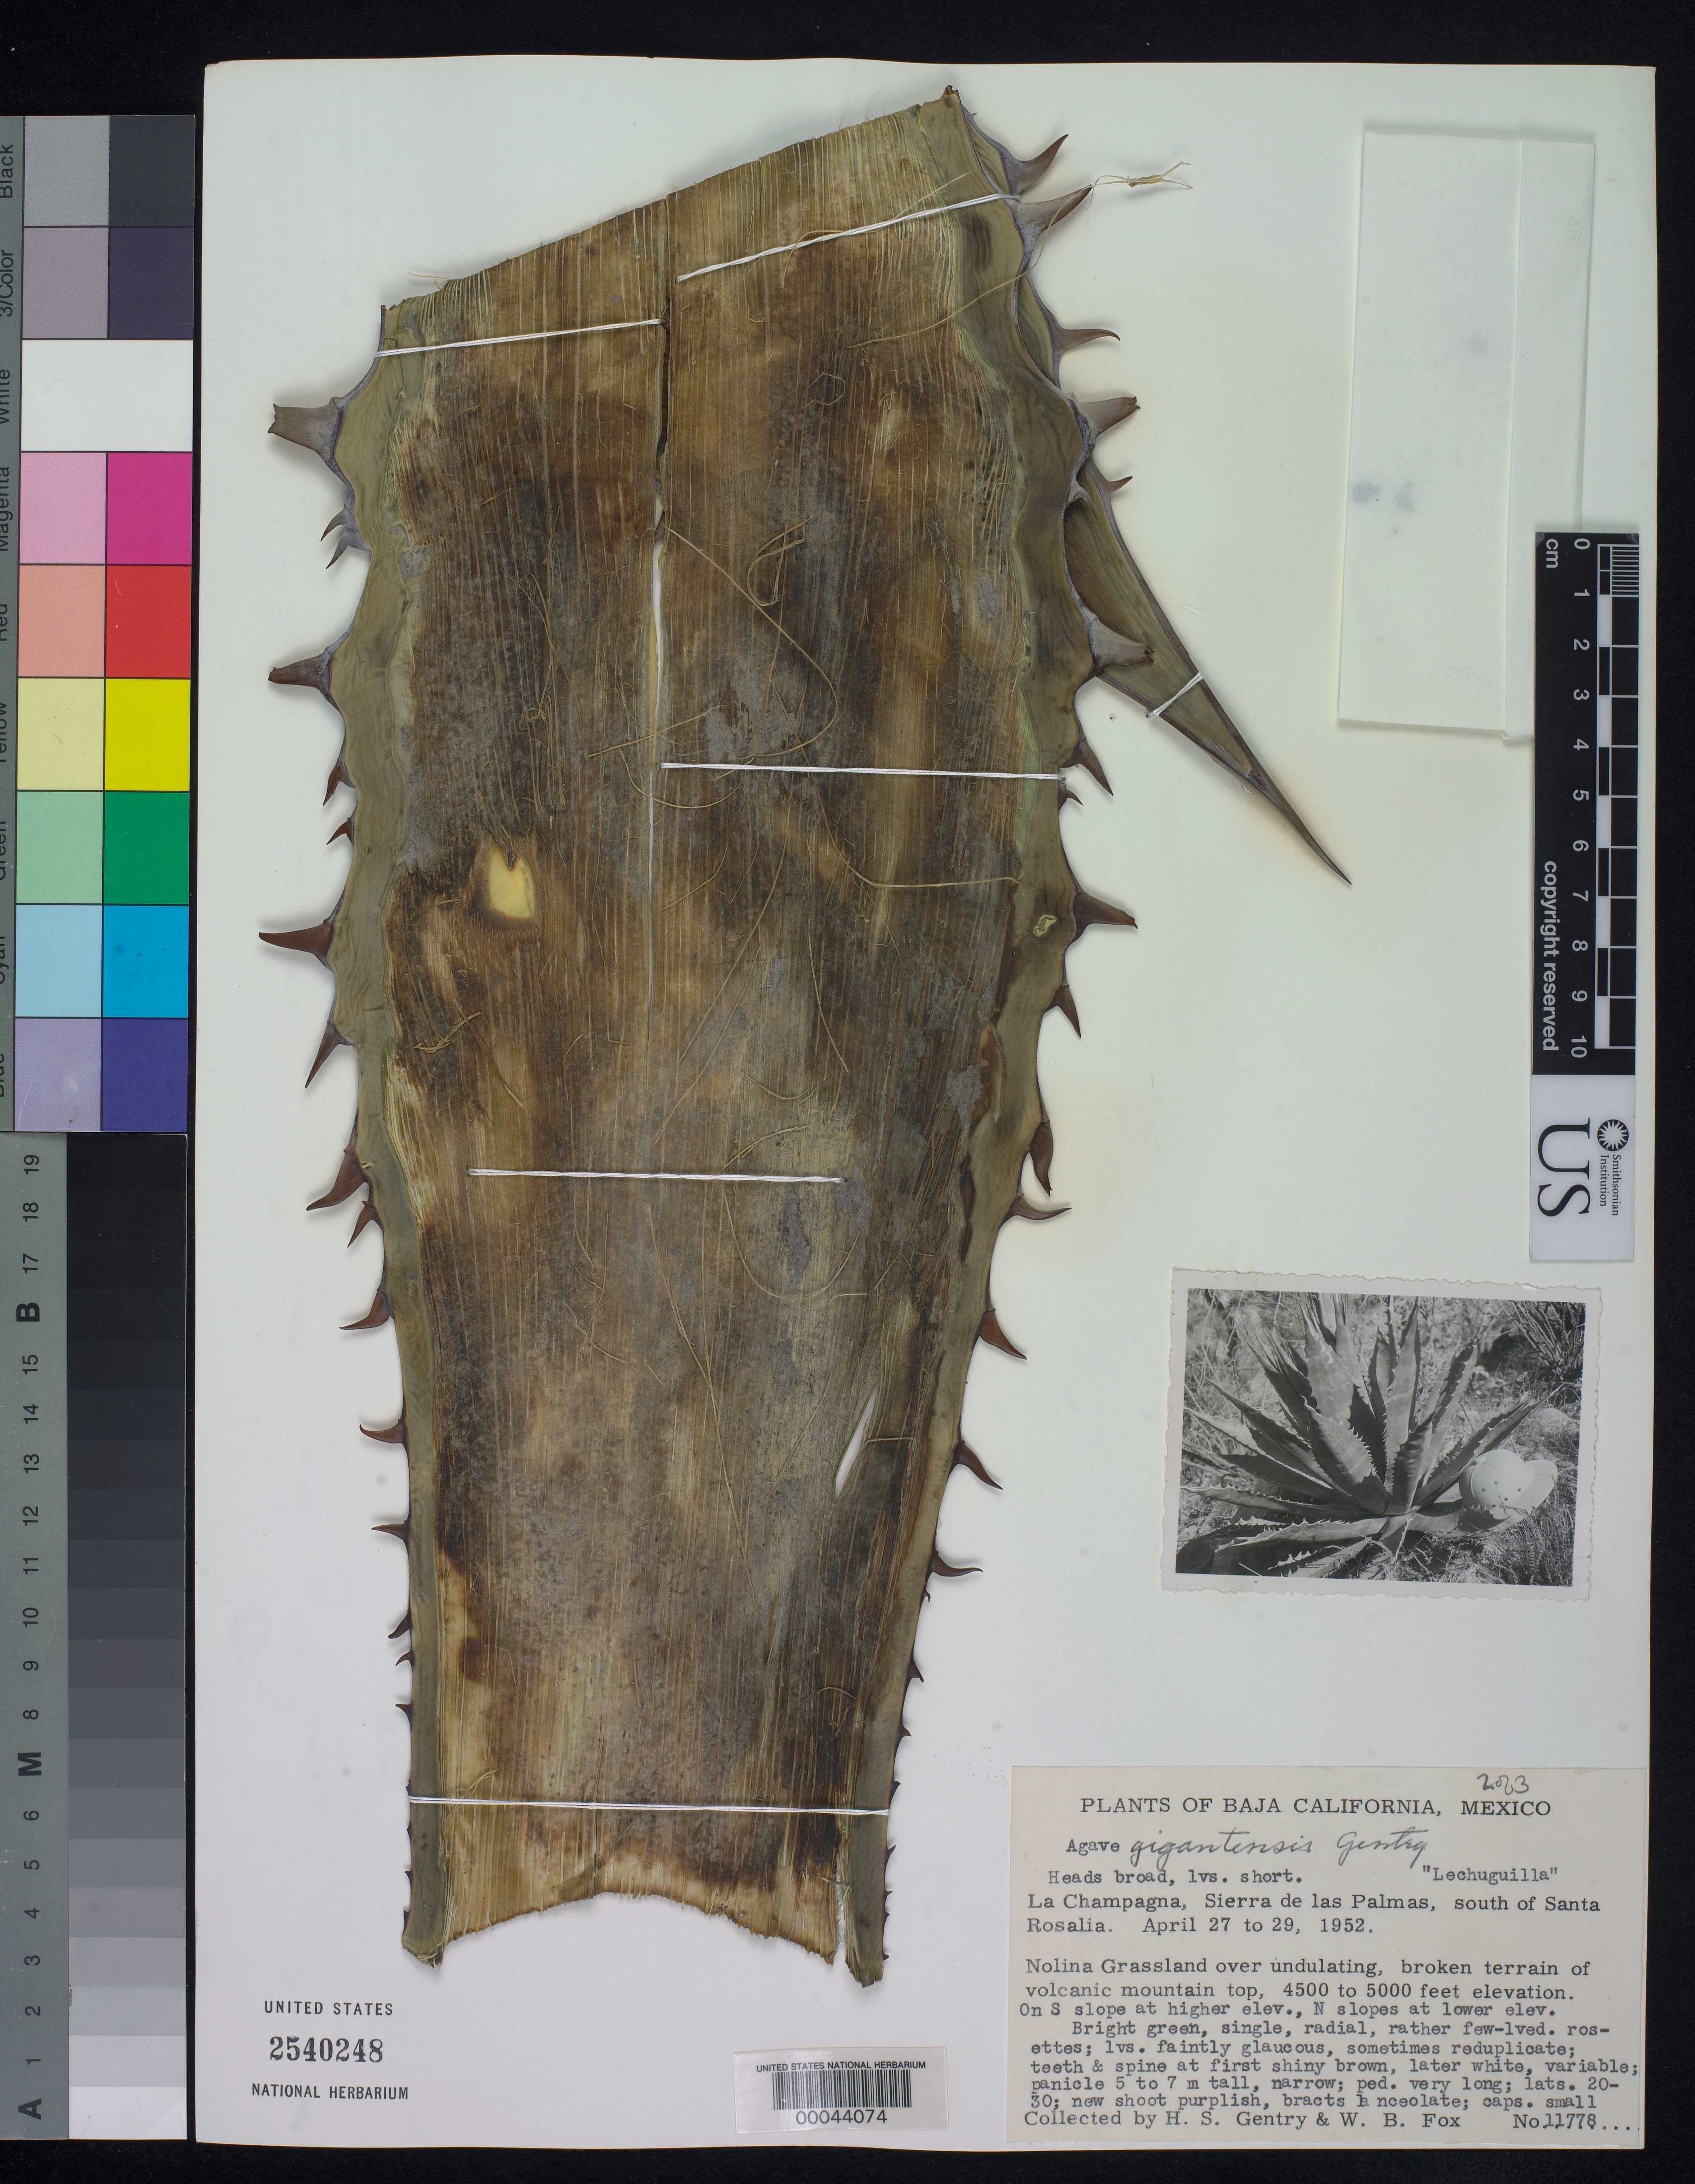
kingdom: Plantae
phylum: Tracheophyta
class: Liliopsida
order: Asparagales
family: Asparagaceae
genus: Agave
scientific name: Agave gigantensis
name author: Gentry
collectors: H. S. Gentry & W. B. Fox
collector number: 11778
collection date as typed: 27 Apr 1952 to 29 Apr 1952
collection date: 1952-04-27/1952-04-29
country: Mexico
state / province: Baja California Sur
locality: La Champagna, Sierra de las Palmas, S of Santa Rosalia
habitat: Nolina grassland over broken terrain of volcanic mountain top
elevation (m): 1372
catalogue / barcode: US 2540248